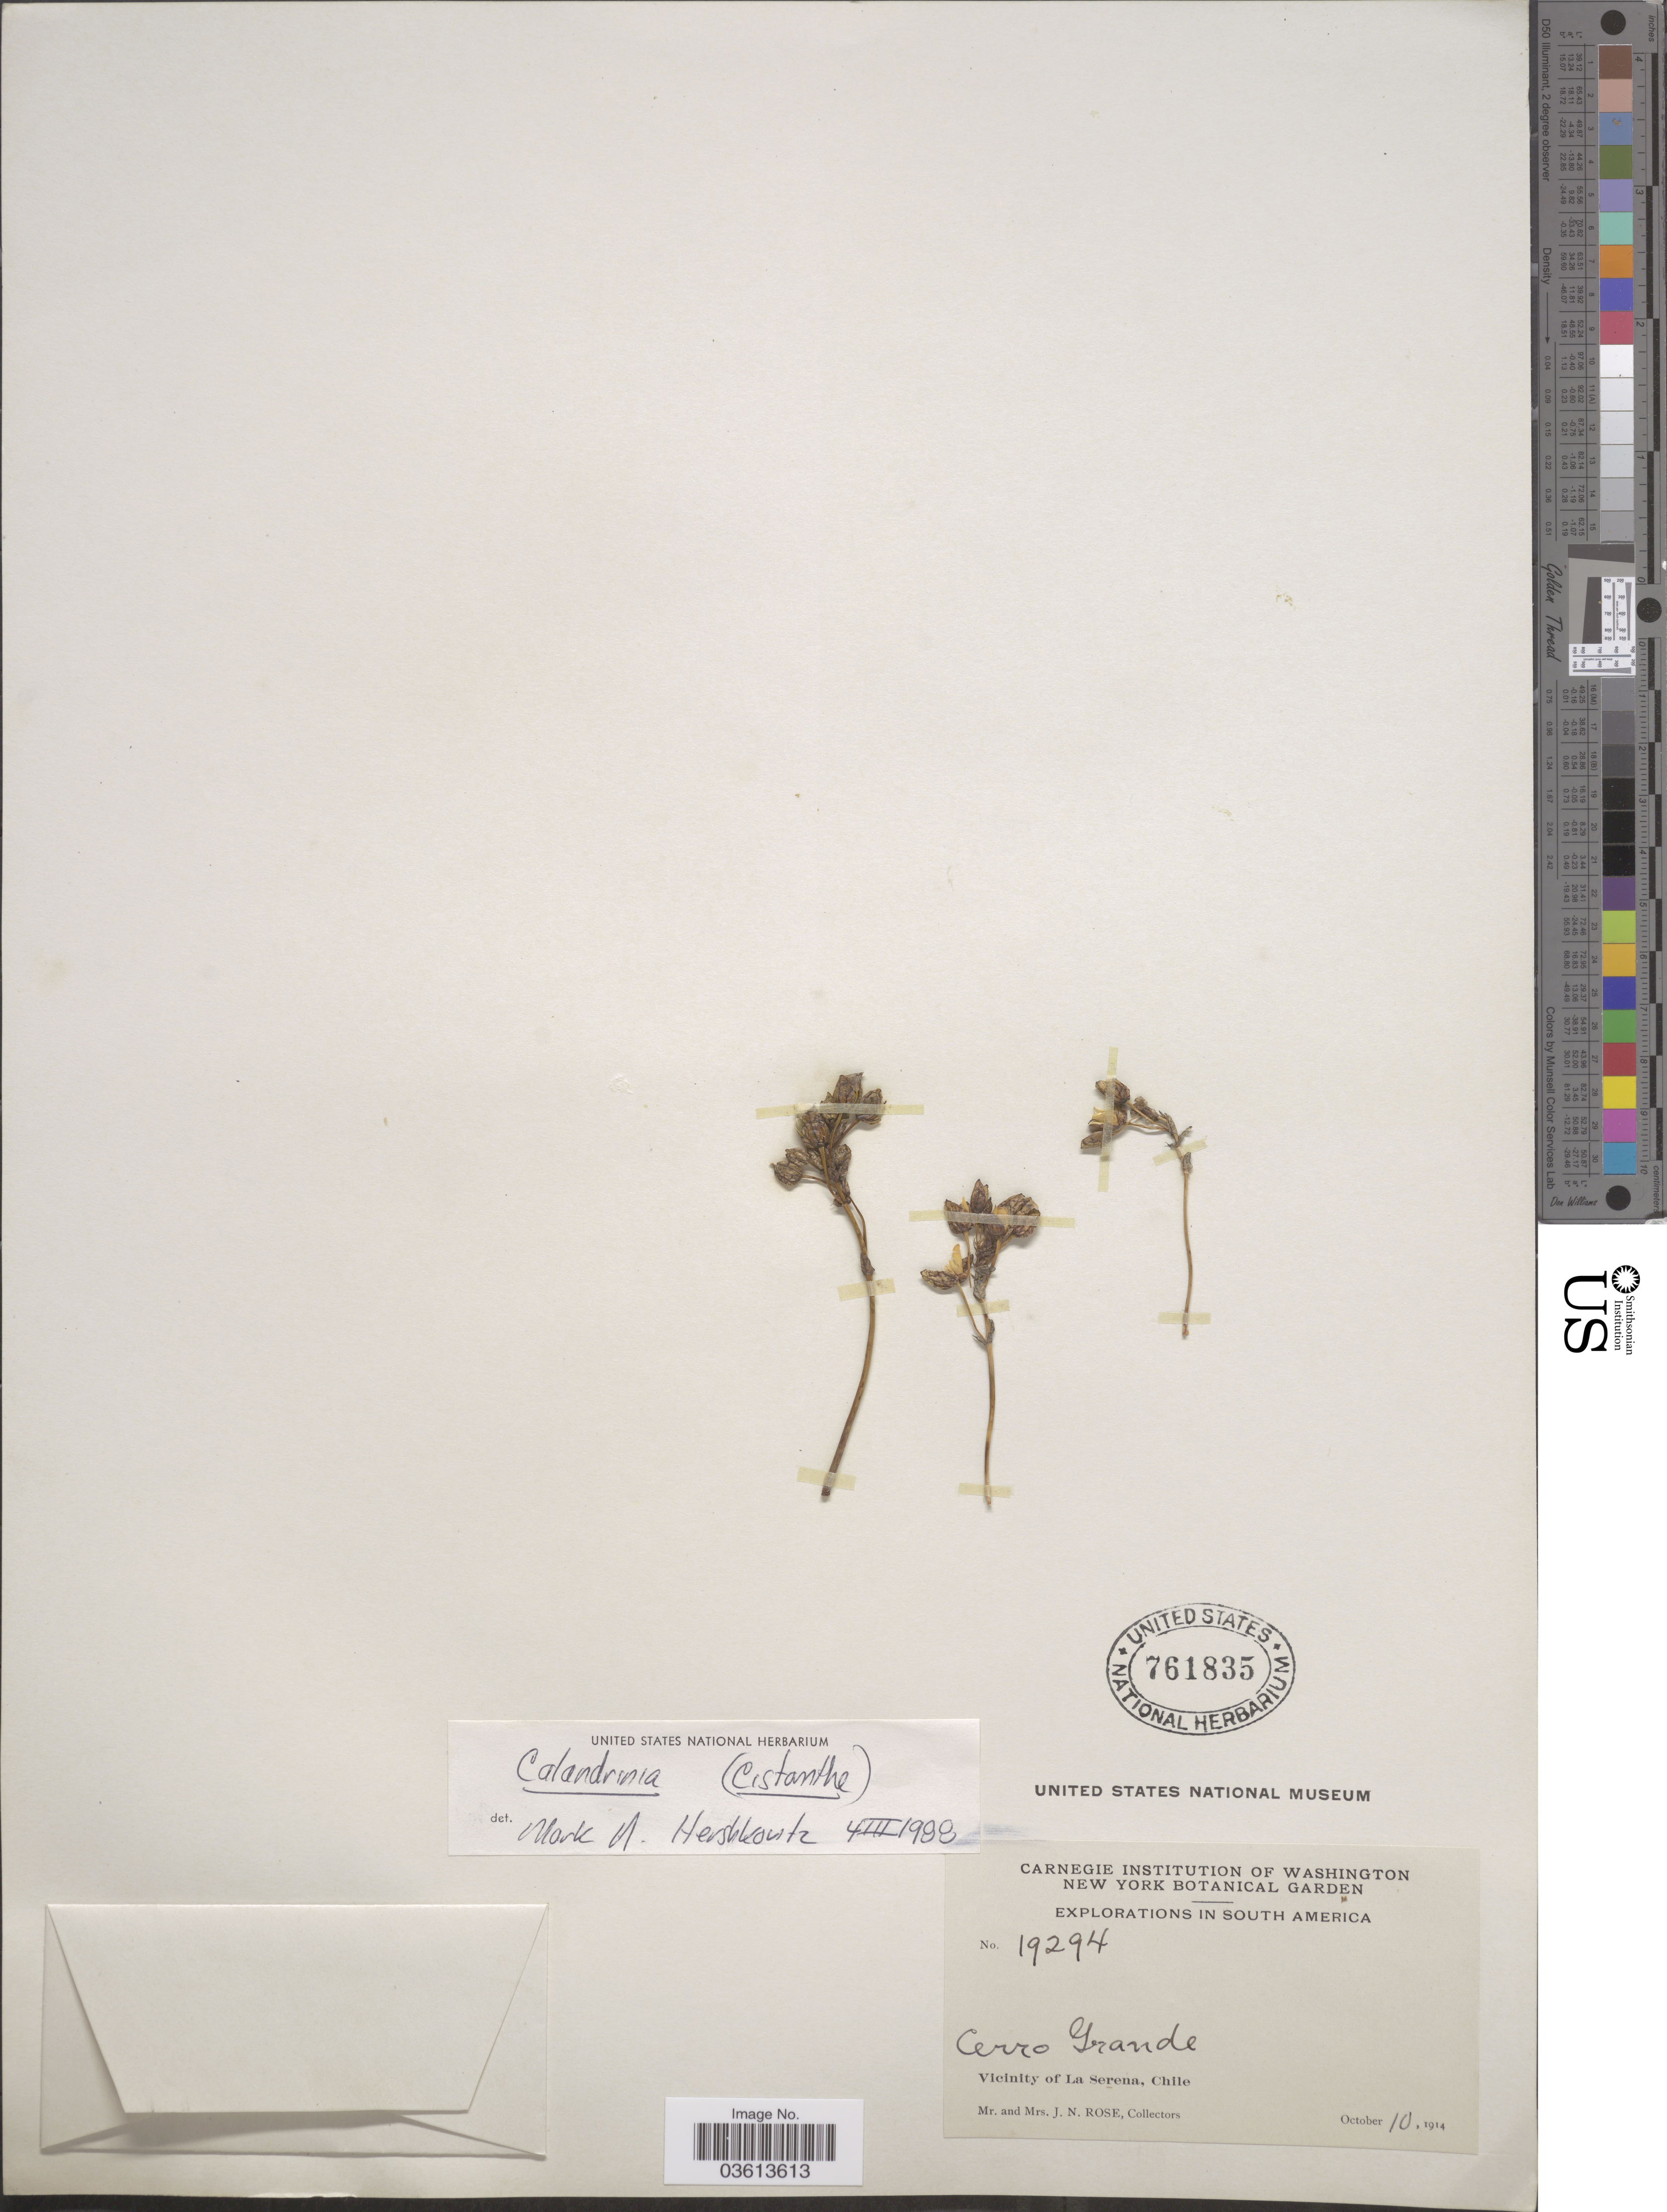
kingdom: Plantae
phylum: Tracheophyta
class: Magnoliopsida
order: Caryophyllales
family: Montiaceae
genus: Cistanthe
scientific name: Cistanthe sp.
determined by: Hershkovitz, M. A.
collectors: J. N. Rose & L. B. Rose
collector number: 19294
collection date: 1914-10-10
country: Chile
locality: Cerro Grande. Vicinity of La Serena.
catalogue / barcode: US 761835